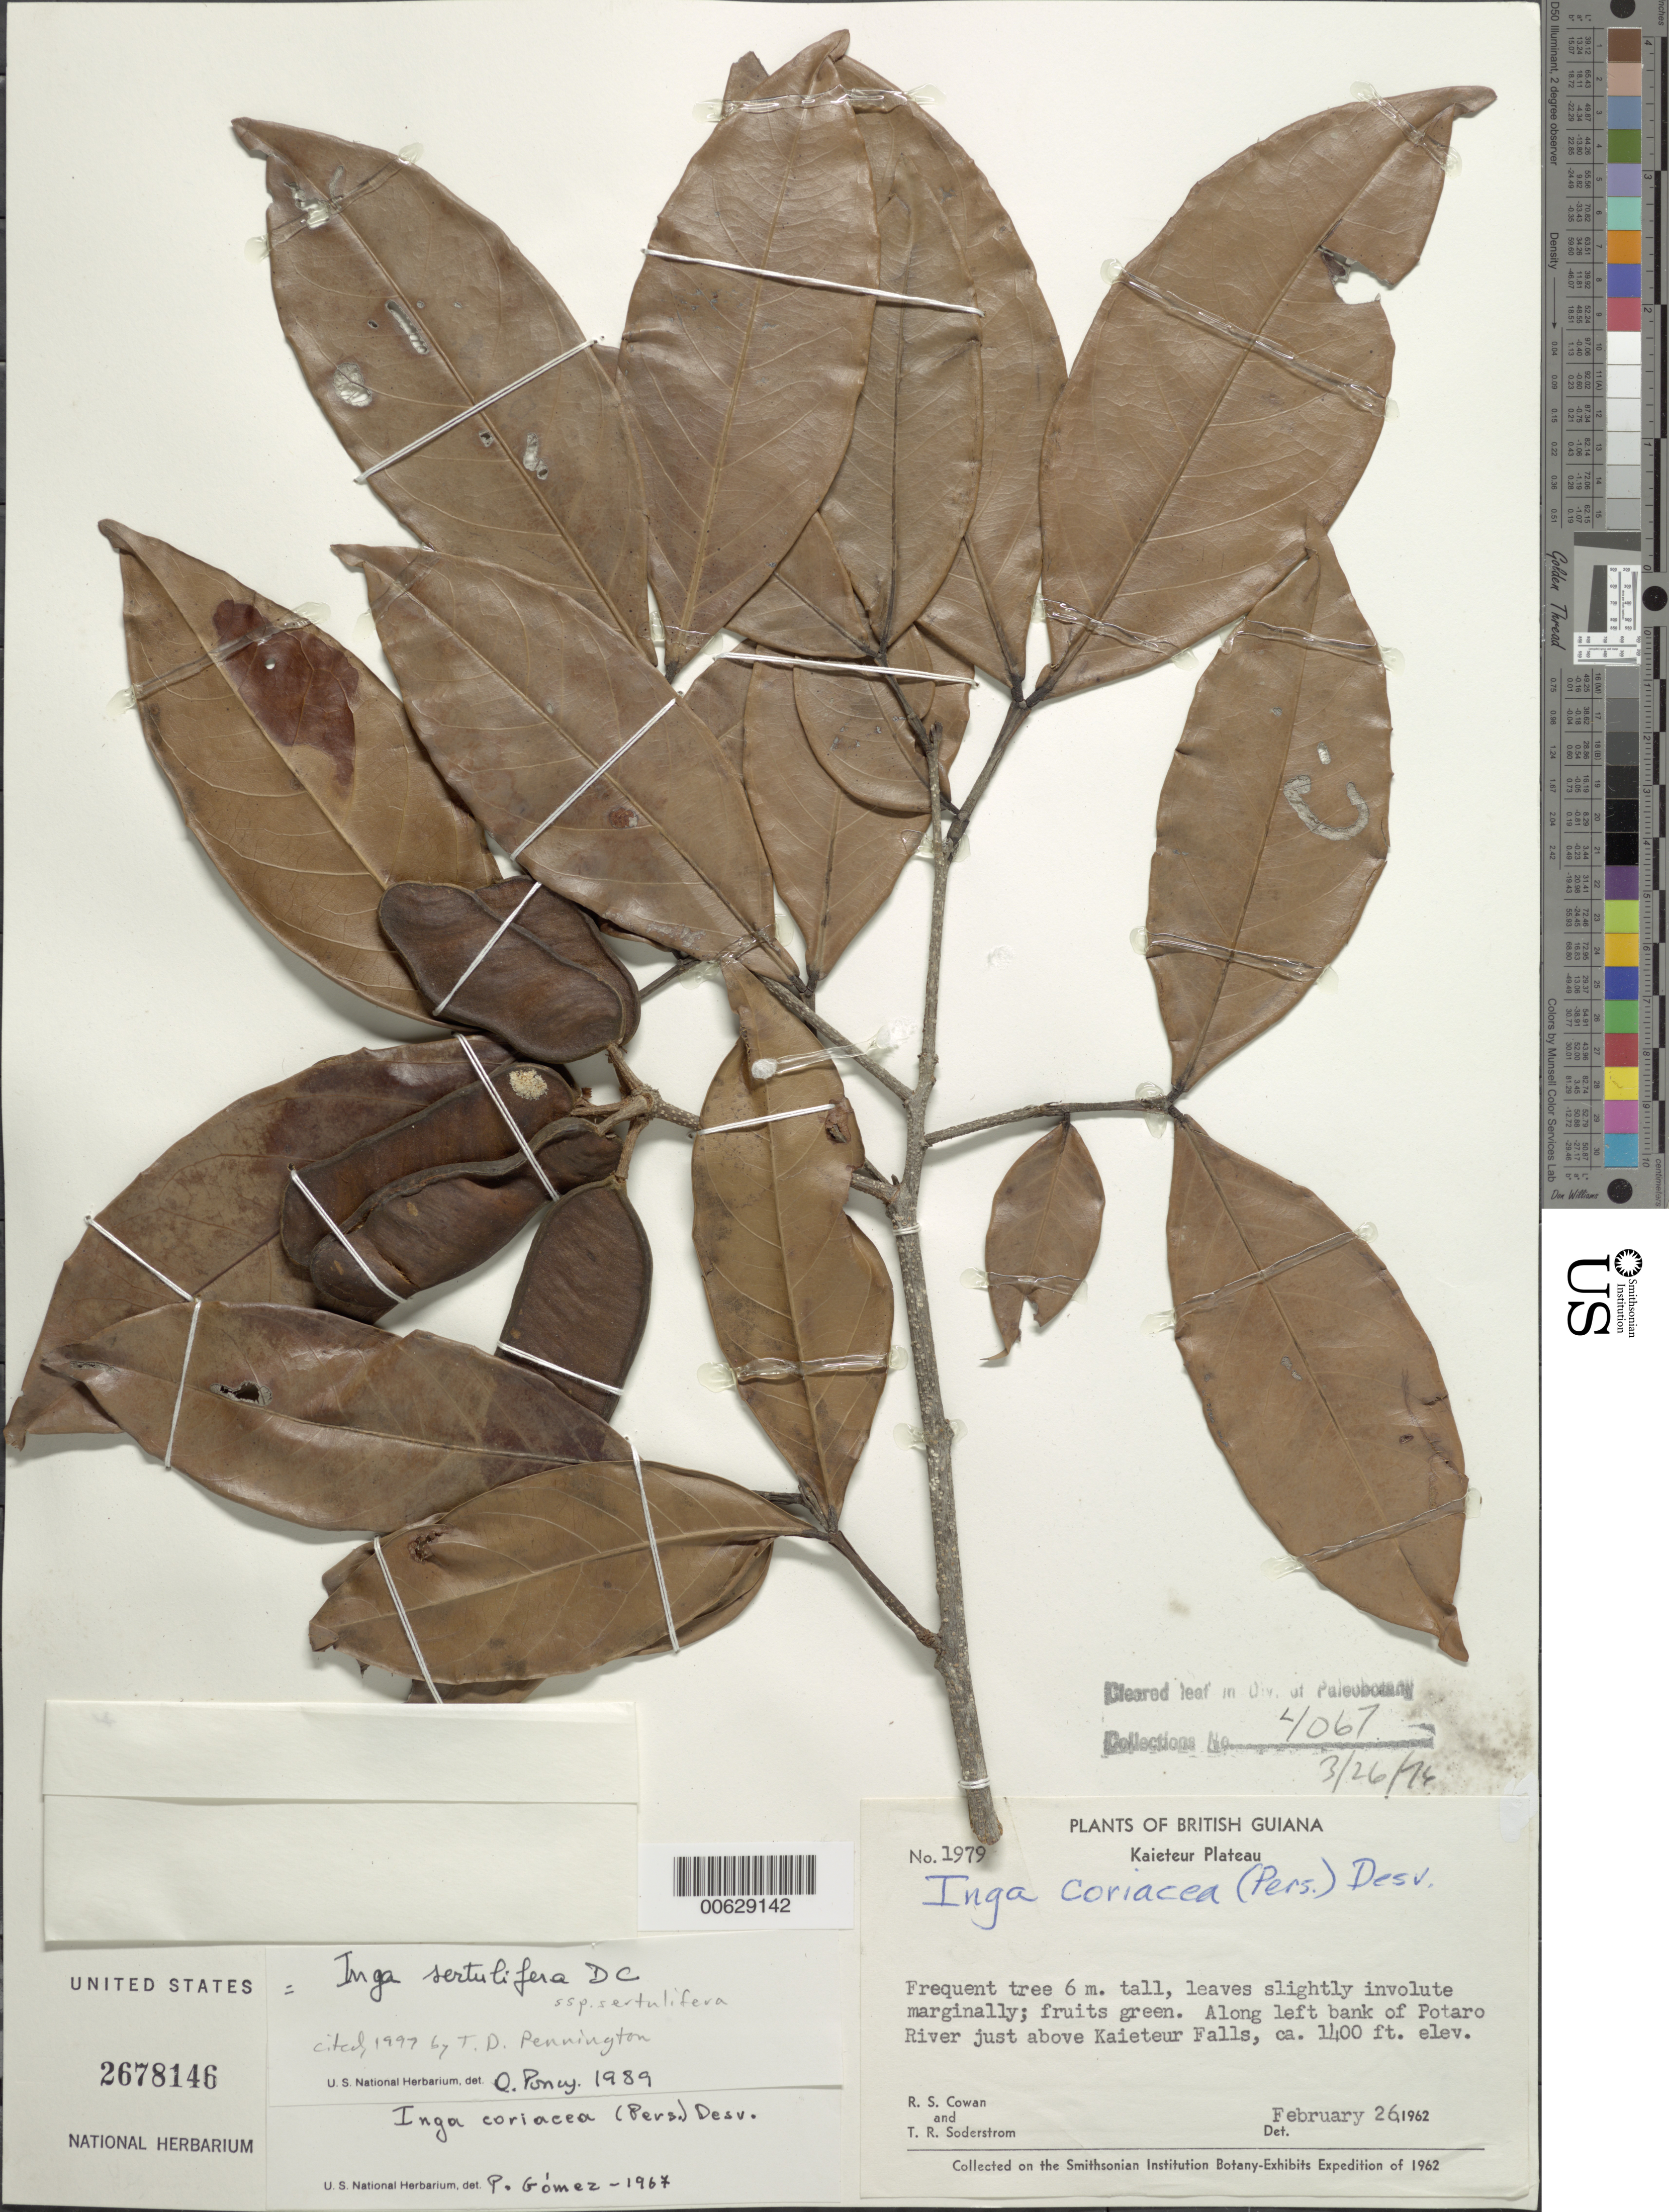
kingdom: Plantae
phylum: Tracheophyta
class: Magnoliopsida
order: Fabales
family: Fabaceae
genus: Inga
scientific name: Inga sertulifera subsp. sertulifera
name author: DC.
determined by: Pennington, T. D., (K)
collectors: R. S. Cowan & T. R. Soderstrom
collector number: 1979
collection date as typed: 26-Feb-62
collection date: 1962-02-26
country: Guyana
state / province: Potaro-Siparuni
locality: Kaieteur Plateau, left bank of Potaro R., just above Kaieteur Falls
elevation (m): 427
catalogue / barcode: US 2678146